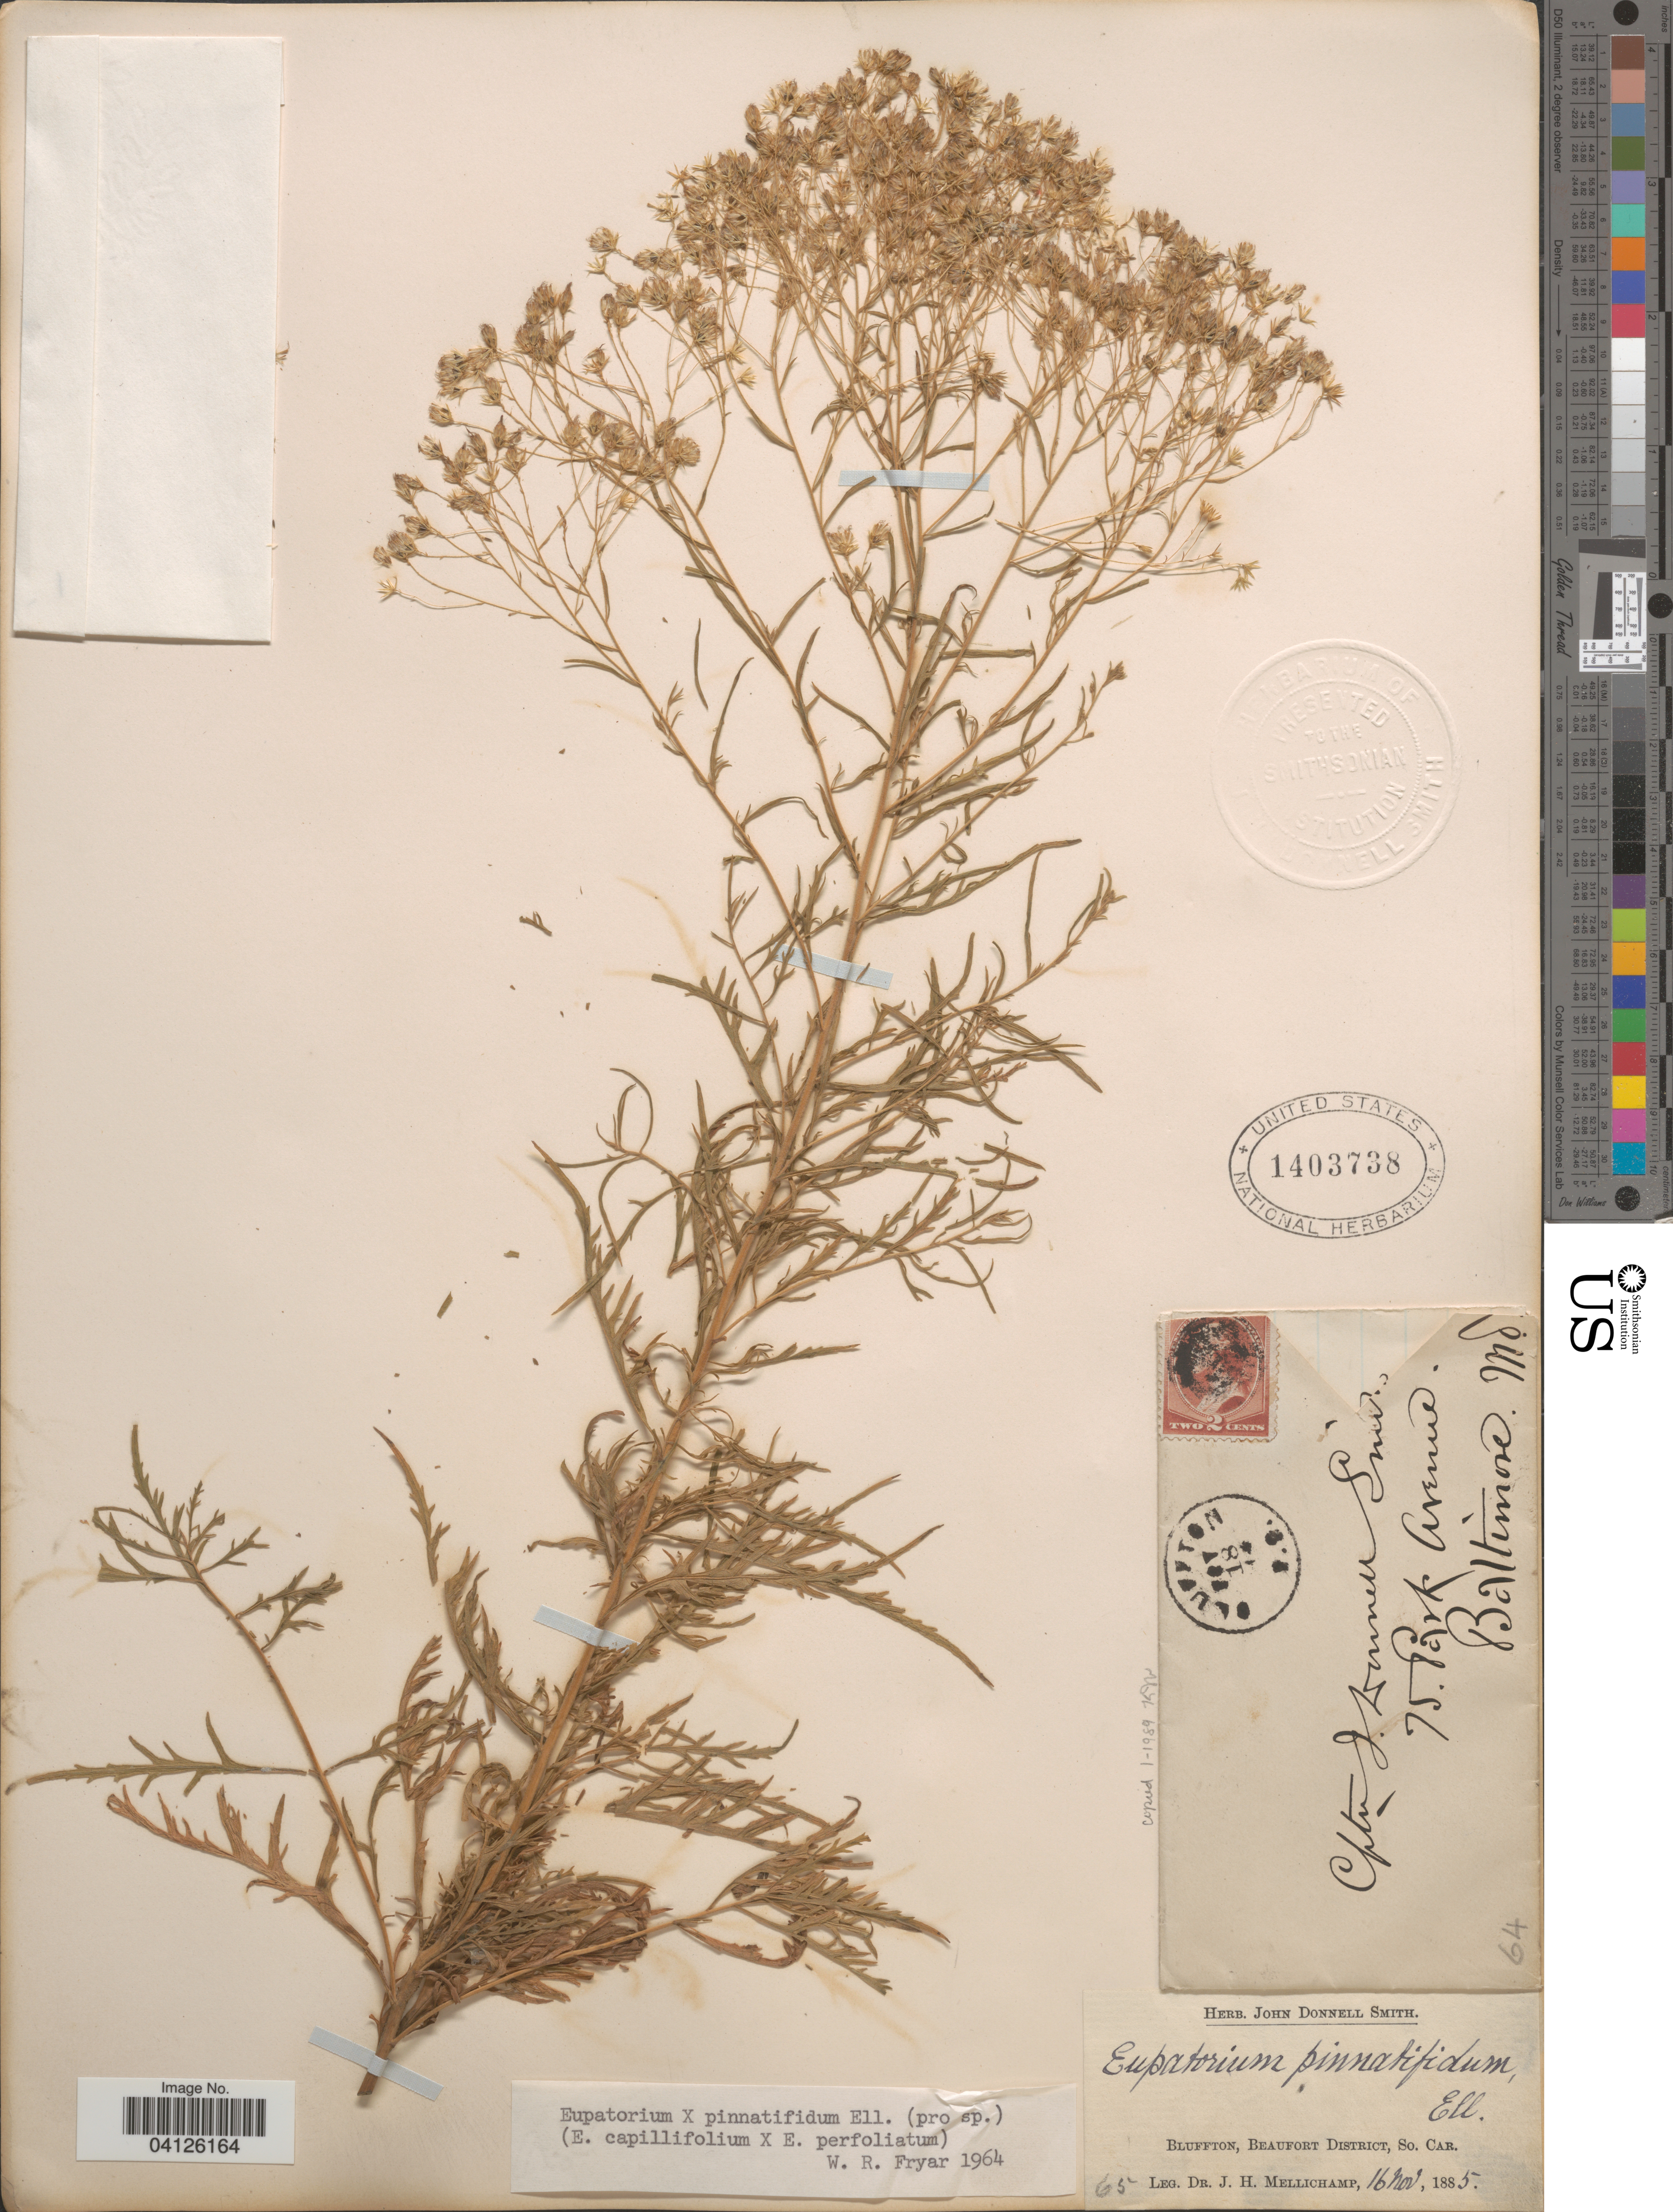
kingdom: Plantae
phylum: Tracheophyta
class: Magnoliopsida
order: Asterales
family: Asteraceae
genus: Eupatorium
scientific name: Eupatorium x pinnatifidum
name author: Elliott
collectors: J. H. Mellichamp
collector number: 65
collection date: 1885-11-16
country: United States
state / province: South Carolina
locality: Bluffton, Beaufort District, So. Car.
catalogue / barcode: US 1403738